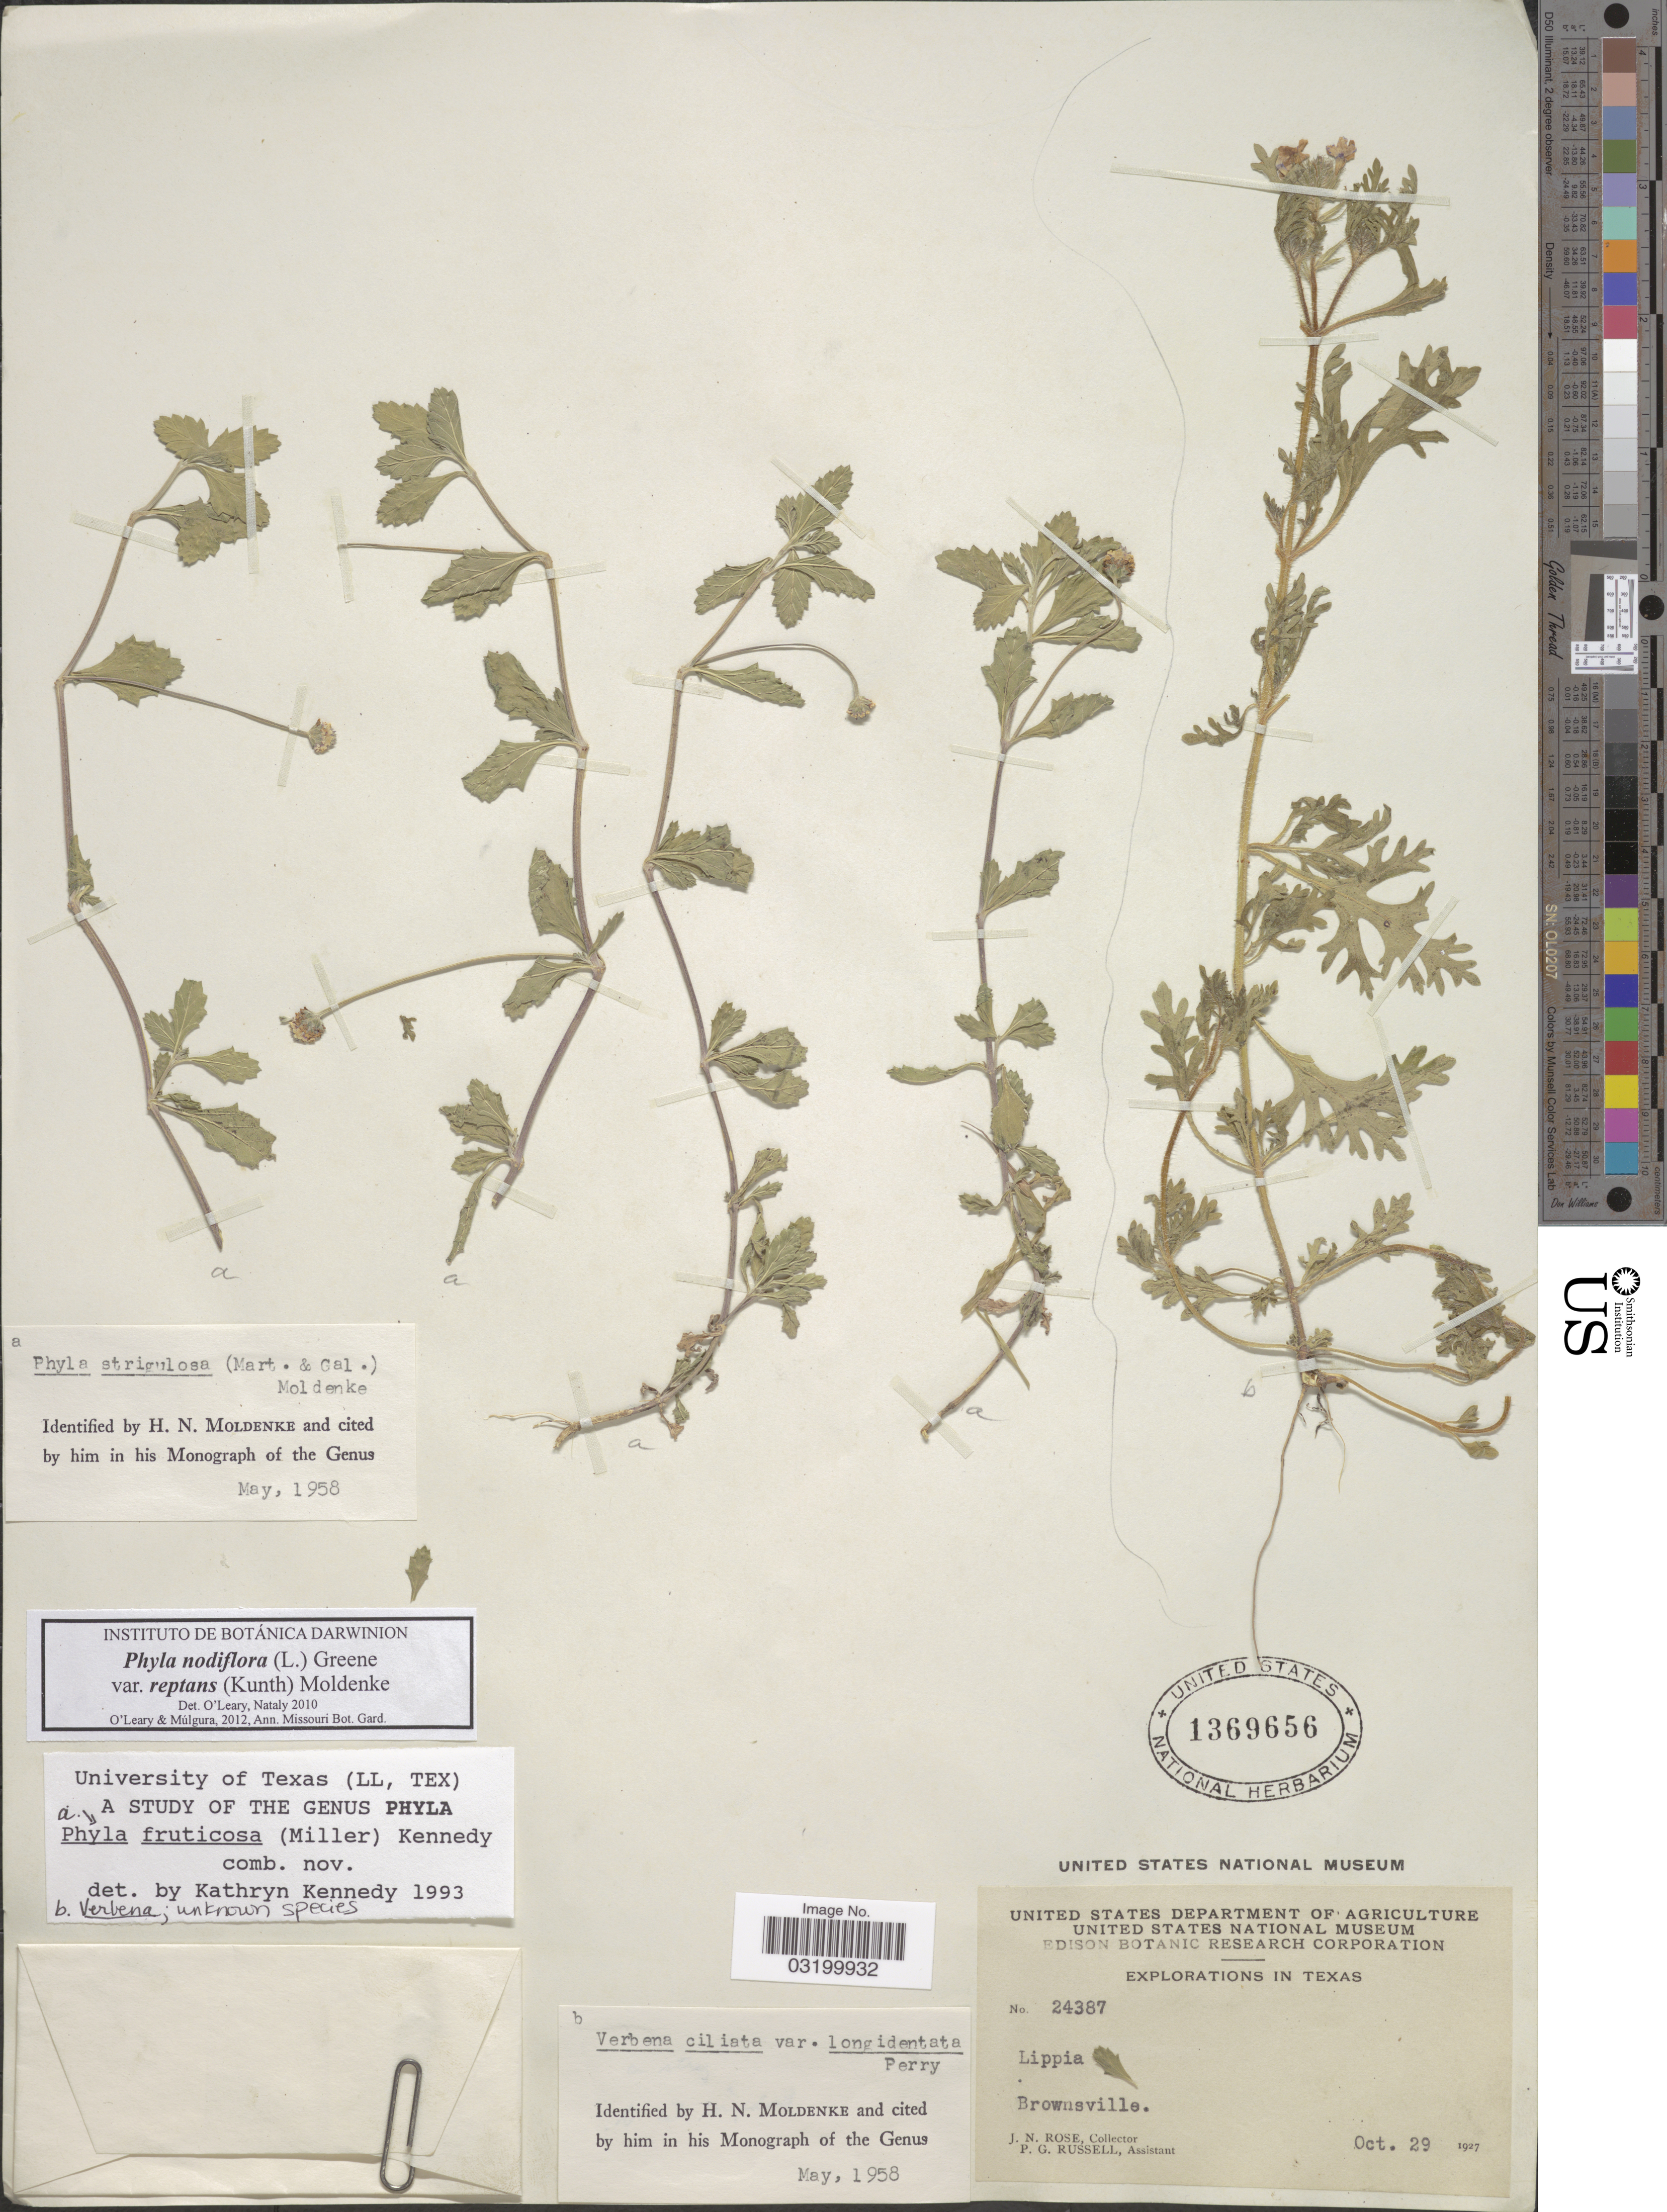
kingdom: Plantae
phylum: Tracheophyta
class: Magnoliopsida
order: Lamiales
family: Verbenaceae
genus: Phyla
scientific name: Phyla nodiflora var. reptans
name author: (Kunth) Moldenke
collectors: J. N. Rose & P. G. Russell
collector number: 24387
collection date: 1927-10-29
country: United States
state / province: Texas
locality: Brownsville.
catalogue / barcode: US 1369656